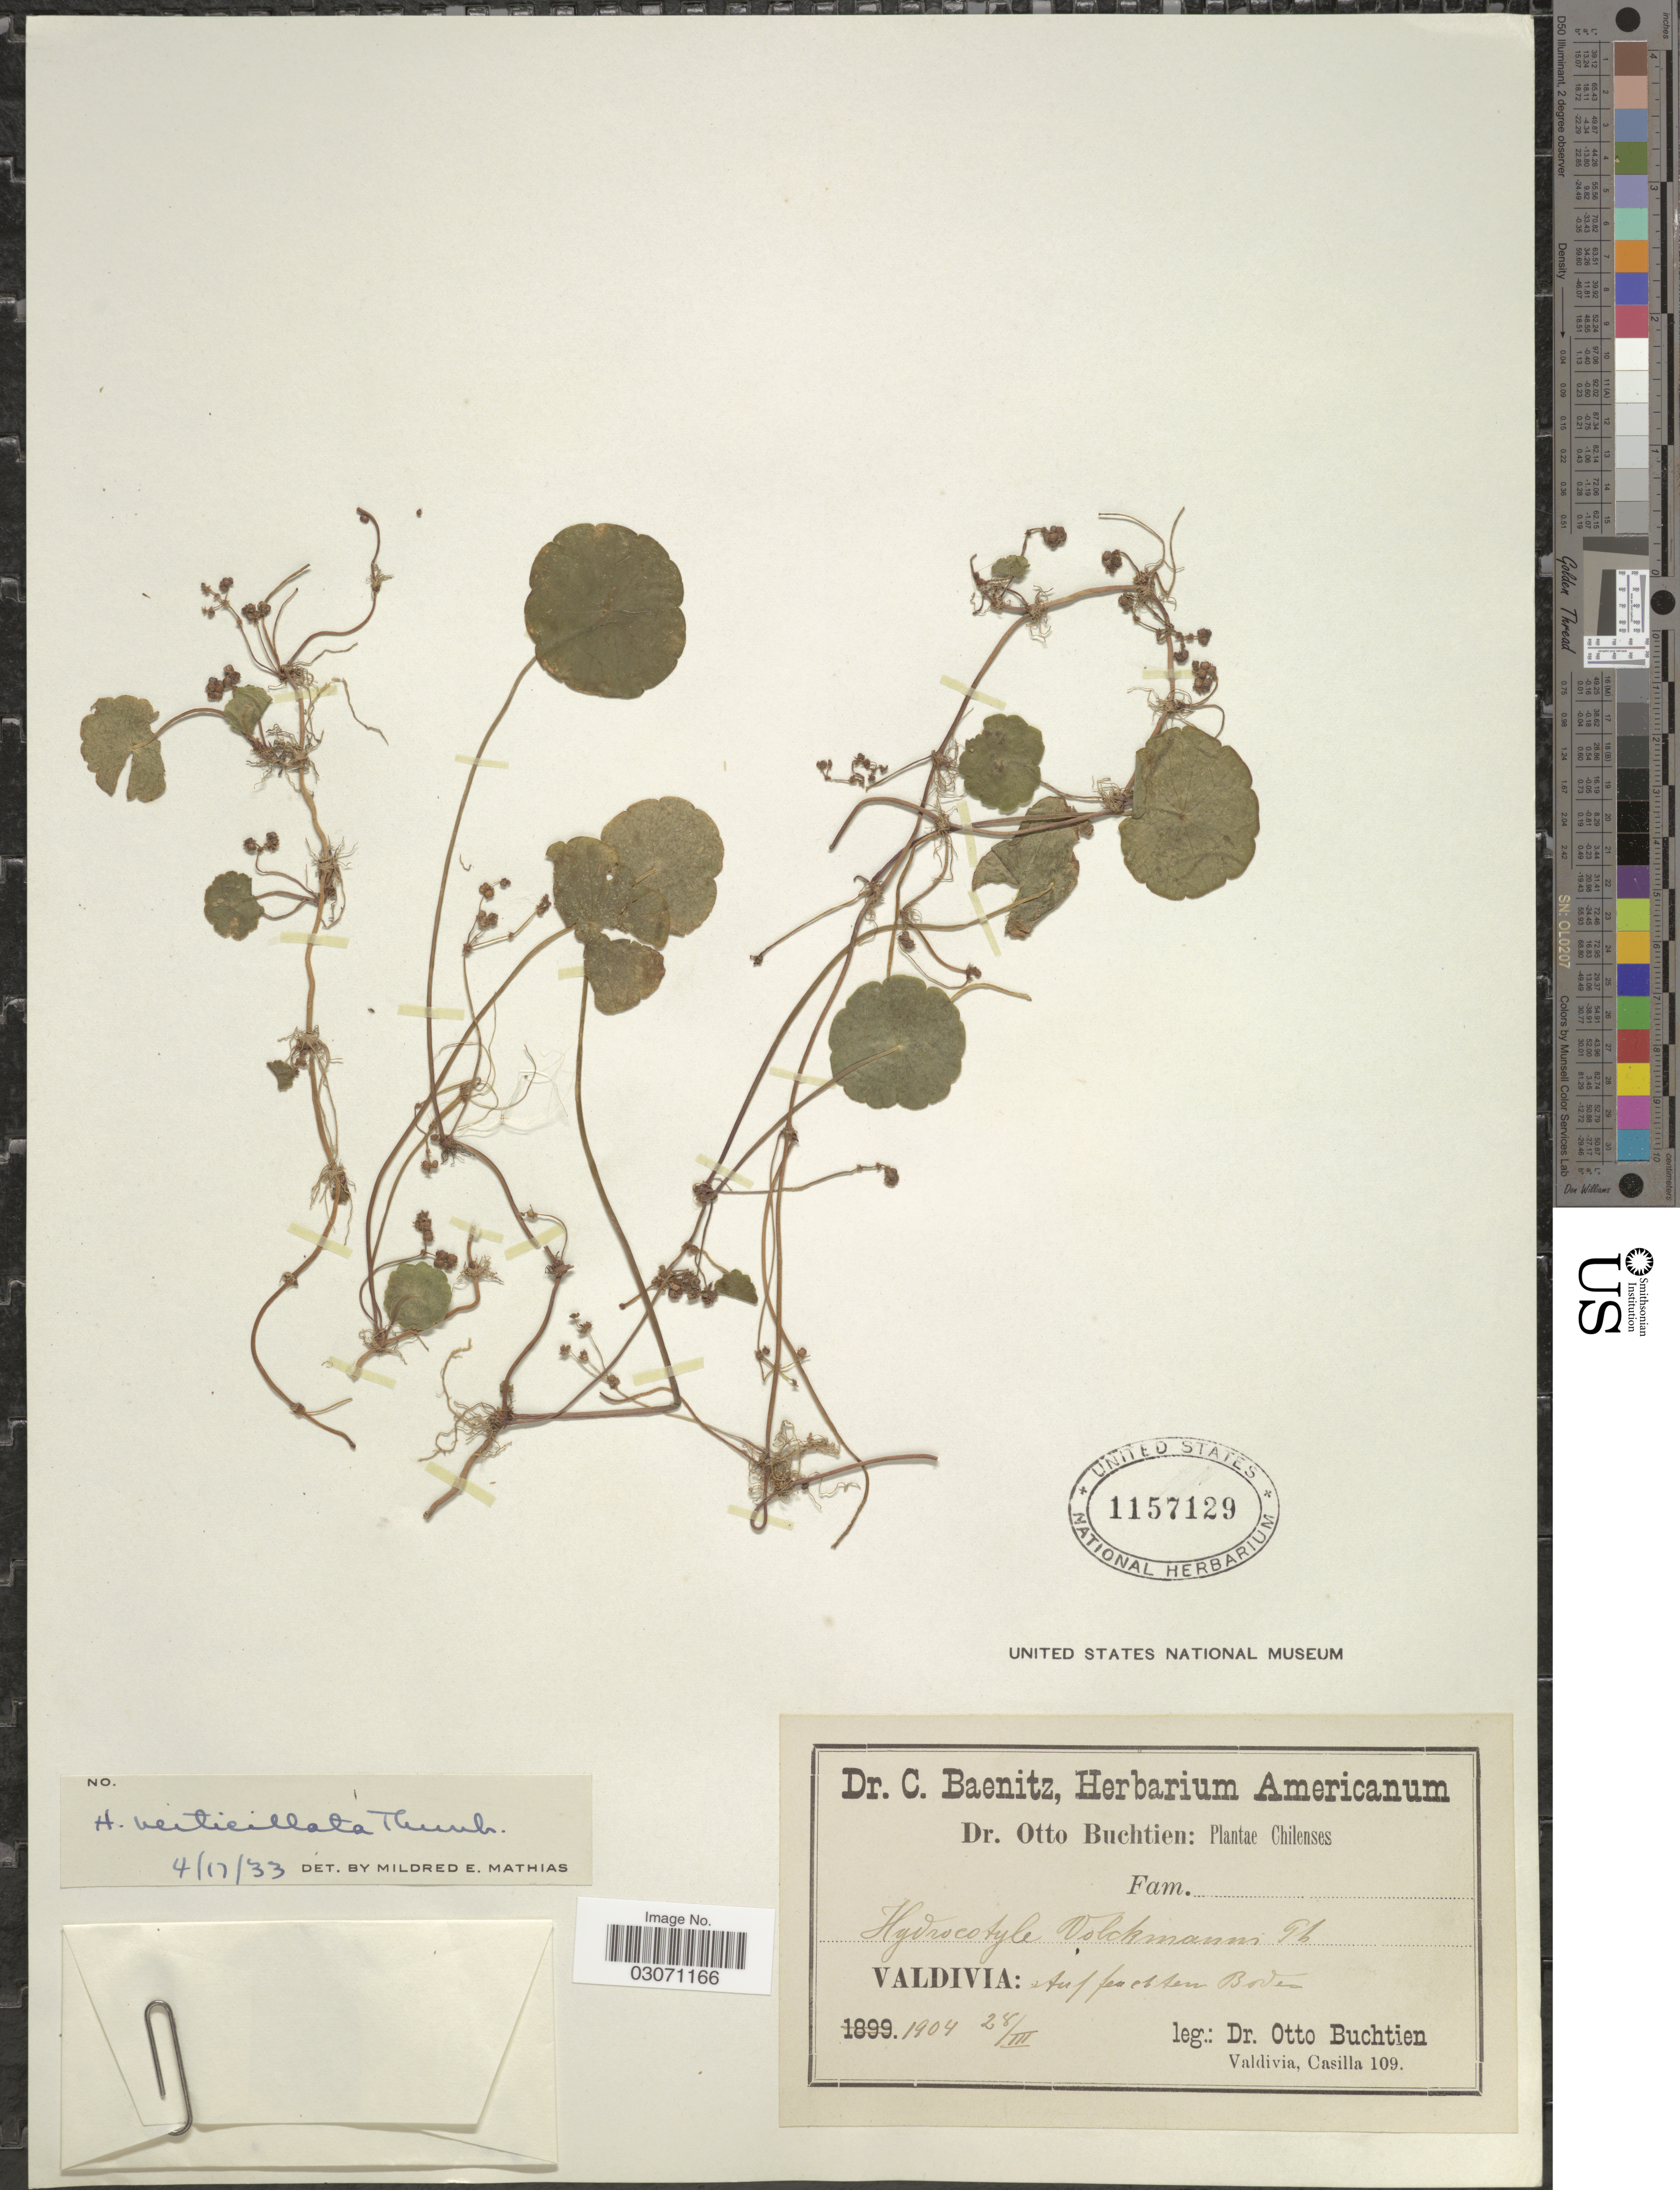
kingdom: Plantae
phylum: Tracheophyta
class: Magnoliopsida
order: Apiales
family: Araliaceae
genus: Hydrocotyle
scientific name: Hydrocotyle bonariensis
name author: Lam.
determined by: Mendoza, M.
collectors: O. Buchtien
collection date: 1904-03-28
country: Chile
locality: Valdivia: Auf feuchten Boden.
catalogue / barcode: US 1157129